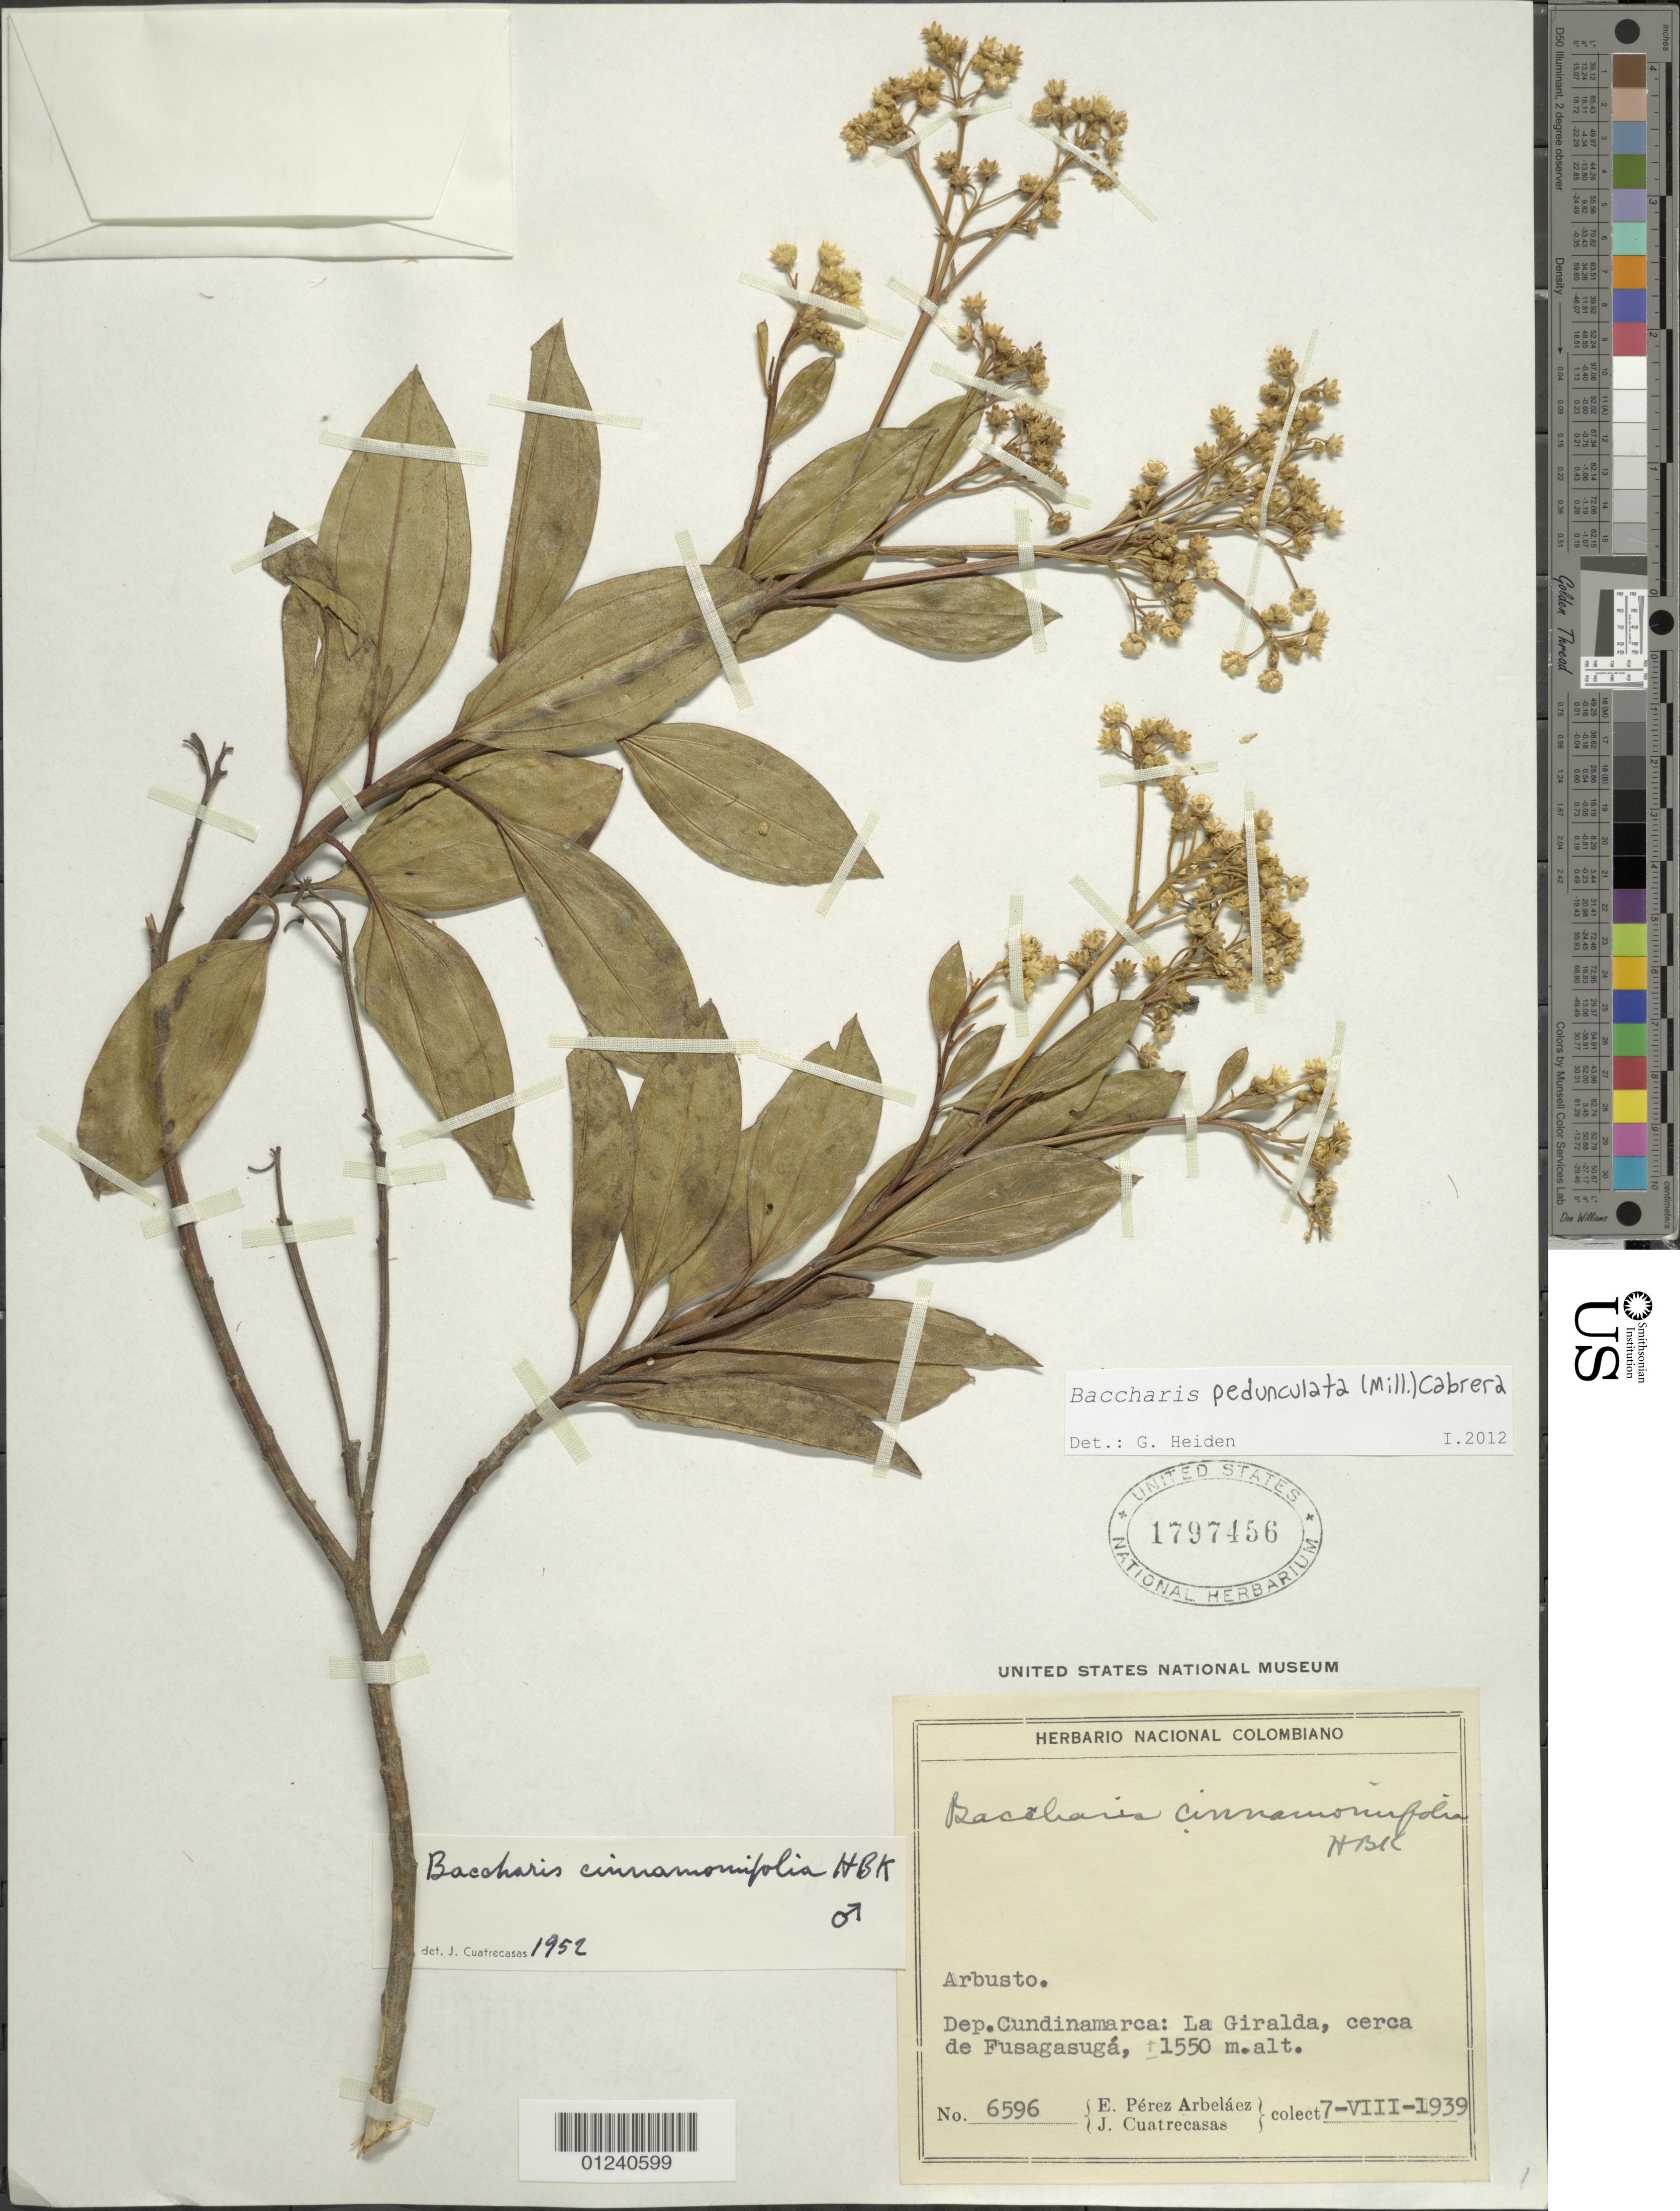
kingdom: Plantae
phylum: Tracheophyta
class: Magnoliopsida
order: Asterales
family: Asteraceae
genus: Baccharis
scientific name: Baccharis pedunculata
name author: (Mill.) Cabrera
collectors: E. Pérez Arbeláez & J. Cuatrecasas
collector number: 6596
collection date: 1939-08-07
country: Colombia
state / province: Cundinamarca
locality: La Giralda, cerca de Fusagasuga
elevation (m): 1550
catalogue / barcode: US 1797456